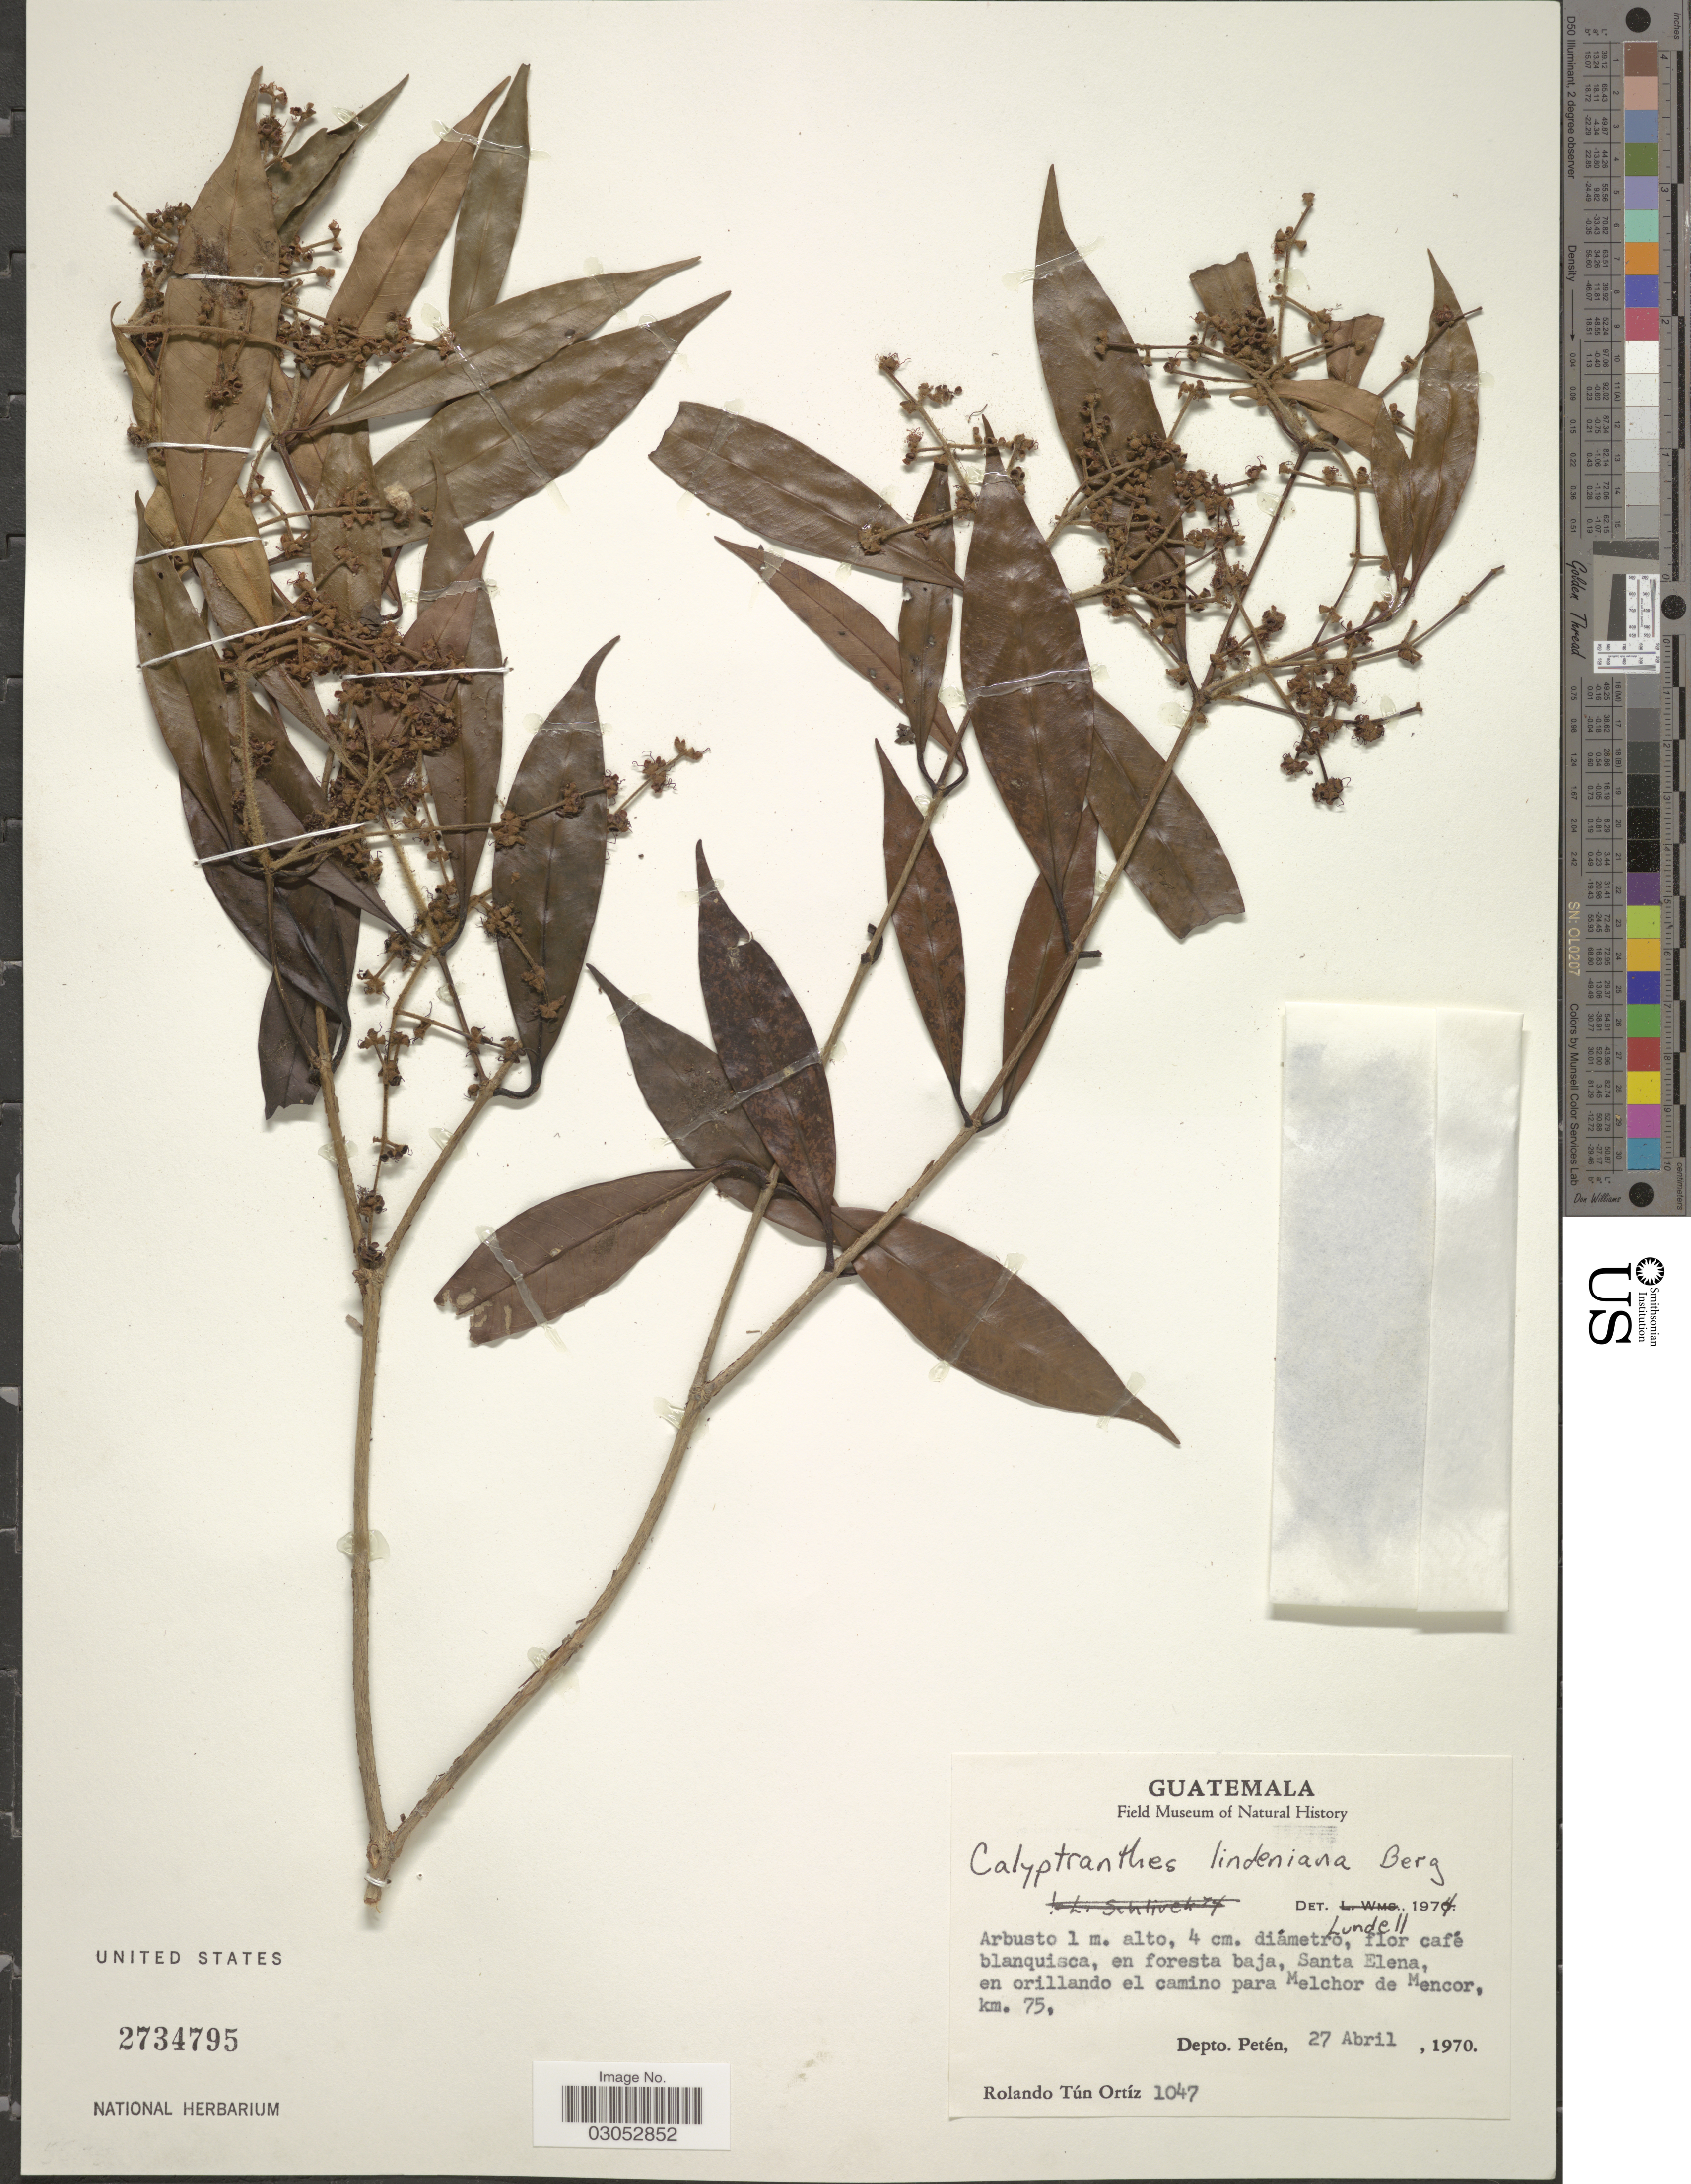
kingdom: Plantae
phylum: Tracheophyta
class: Magnoliopsida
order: Myrtales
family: Myrtaceae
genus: Myrcia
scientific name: Myrcia calderonii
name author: (Standl.) A.R. Lourenço & Sánchez-Cháv.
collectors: R. T. Ortíz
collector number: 1047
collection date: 1970-04-27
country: Guatemala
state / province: El Petén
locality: Santa Elena, en orillando el camino para Melchor de Mencor, km. 75. Depto. Petén.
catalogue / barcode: US 2734795